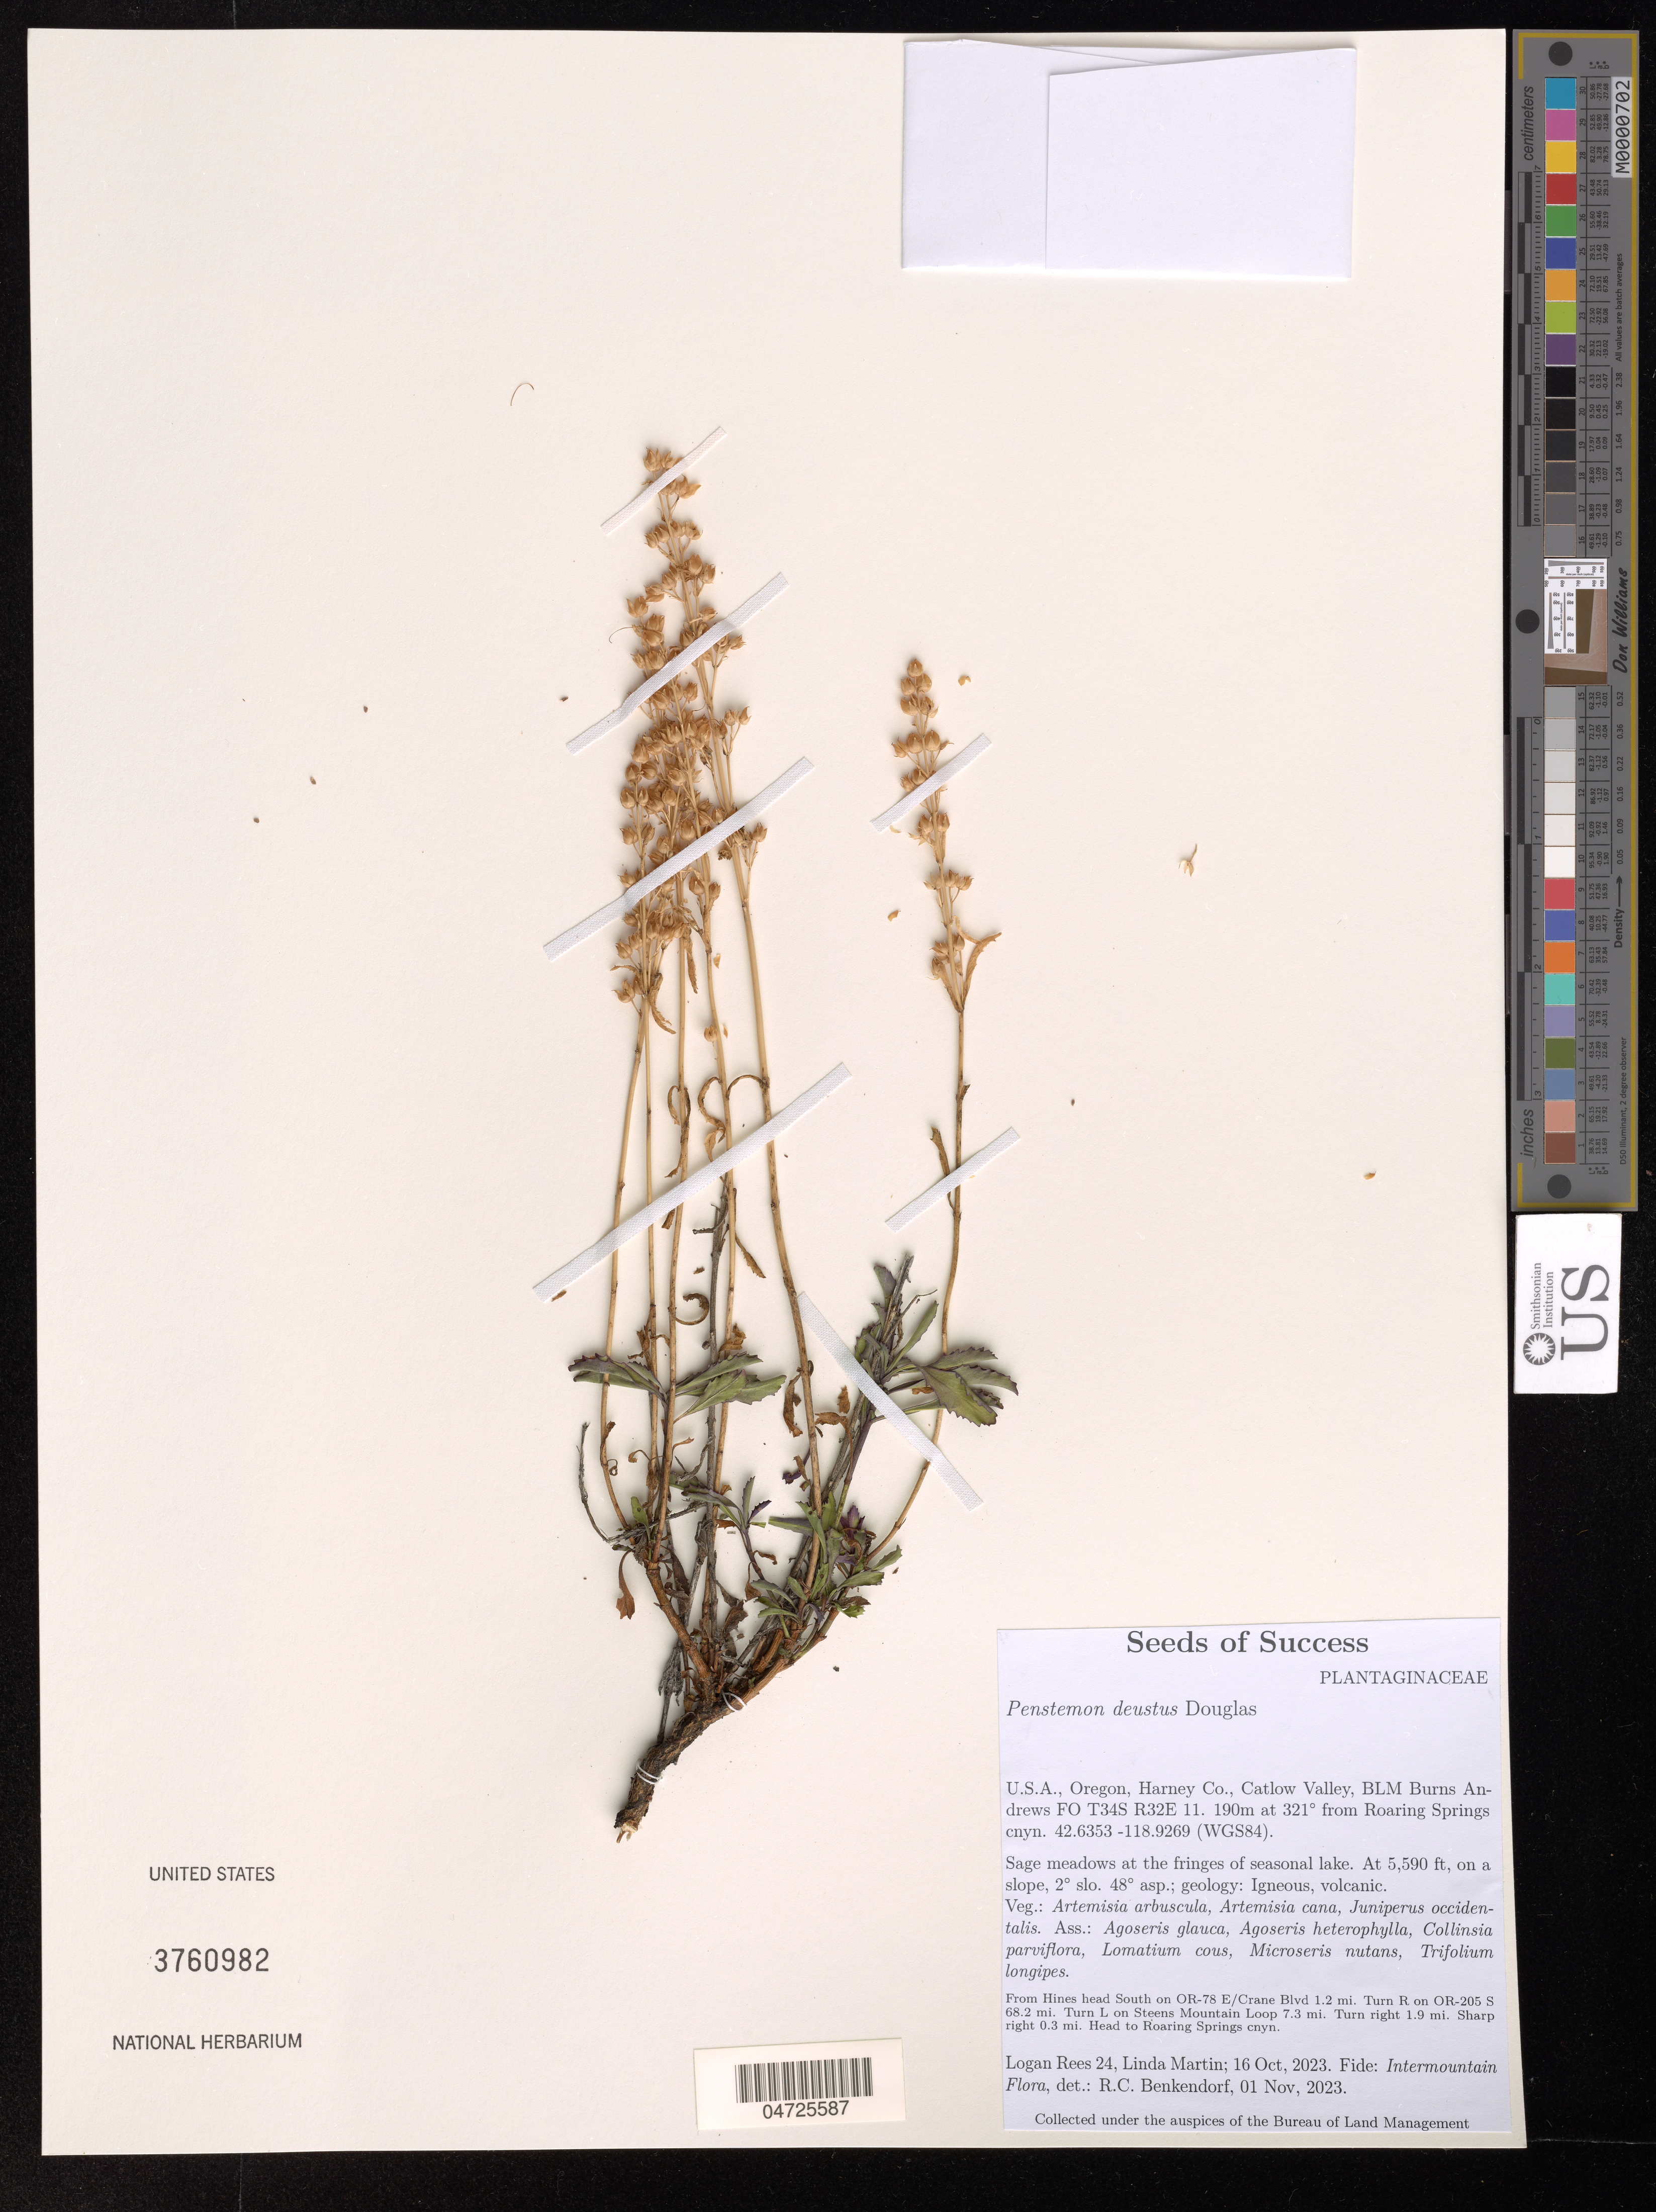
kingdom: Plantae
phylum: Tracheophyta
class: Magnoliopsida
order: Lamiales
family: Plantaginaceae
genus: Penstemon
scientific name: Penstemon deustus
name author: Douglas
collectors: L. Rees & L. Martin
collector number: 24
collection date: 2023-10-16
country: United States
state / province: Oregon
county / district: Harney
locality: Harney Co., Catlow Valley, BLM Burns Andrews FO T34S R32E 11. 190m at 321º from Roaring Springs cnyn. (WGS84). From Hines head South on OR-78 E/Crane Blvd 1.2 mi. Turn R on OR-205 S 68.2 mi. Turn L on Steens Mountain Loop 7.3 mi. Turn right 1.9 mi. Sharp right 0.3 mi. Head to Roaring Springs cnyn.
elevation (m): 1704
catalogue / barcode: US 3760982